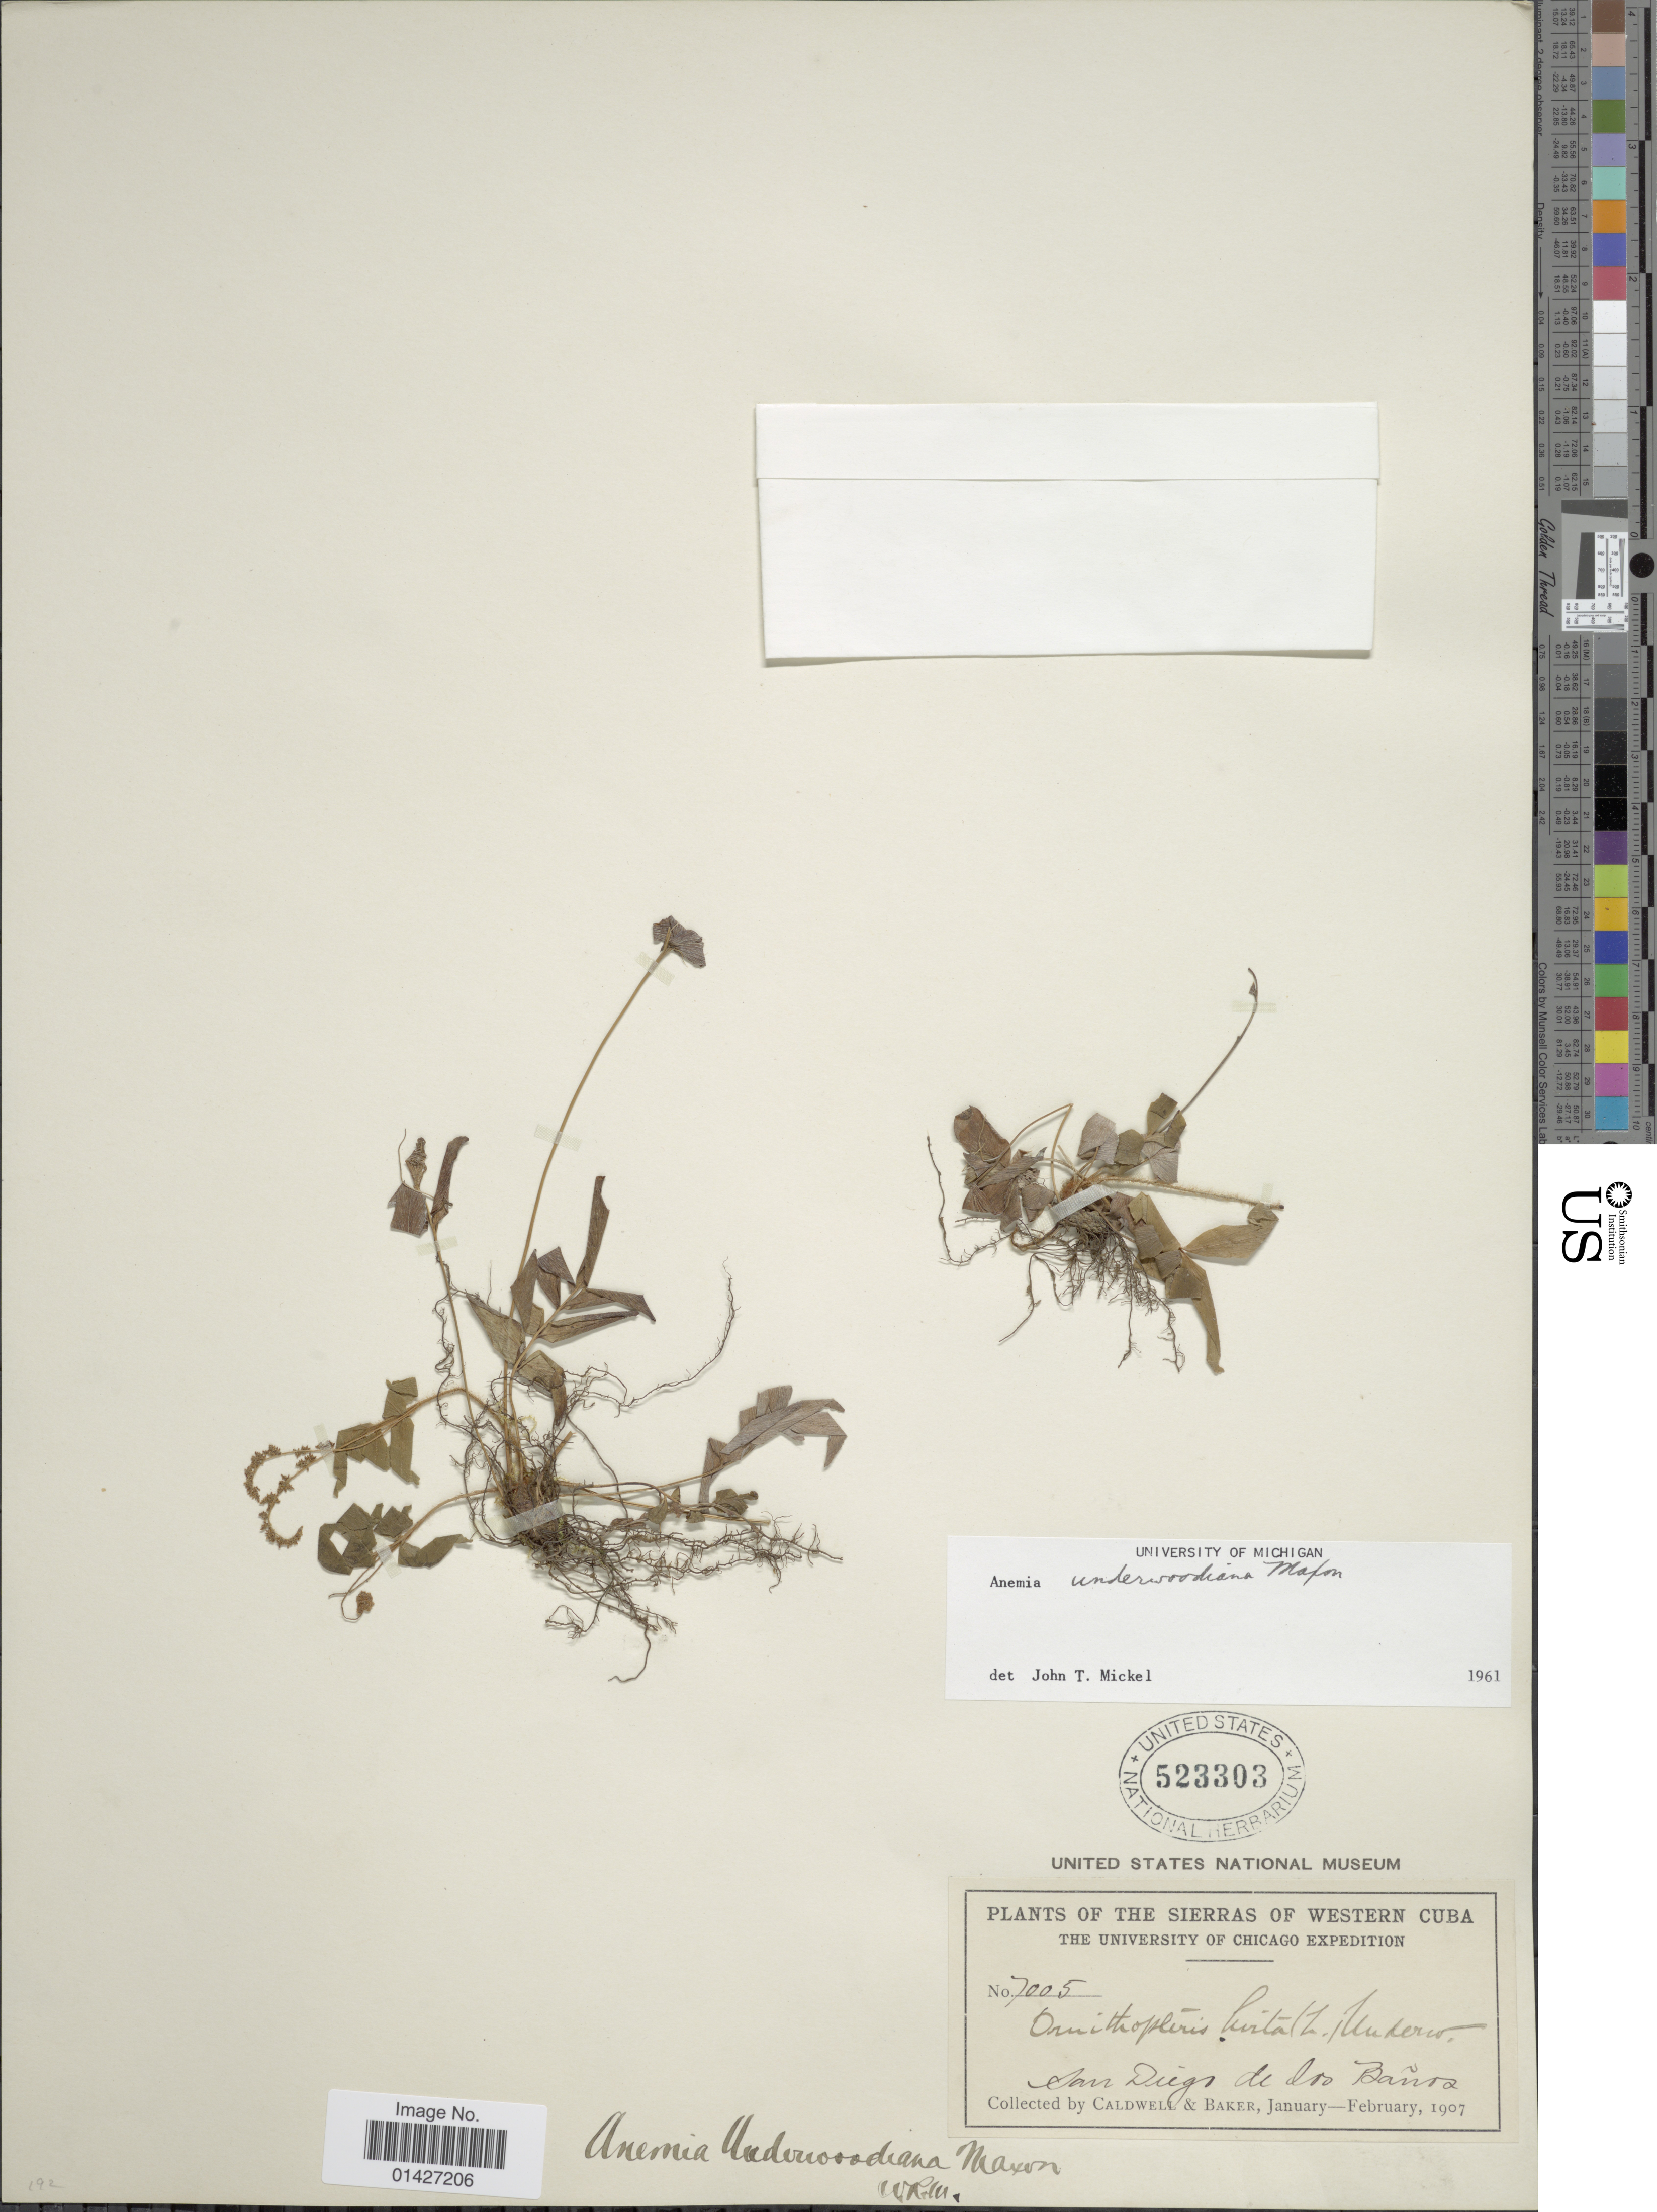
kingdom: Plantae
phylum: Tracheophyta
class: Polypodiopsida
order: Schizaeales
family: Anemiaceae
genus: Anemia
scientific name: Anemia underwoodiana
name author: Maxon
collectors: -. Caldwell & -- Baker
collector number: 7005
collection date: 1907-01/1907-02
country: Cuba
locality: The Sierras of Western Cuba, San Diego de los Baños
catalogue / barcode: US 523303